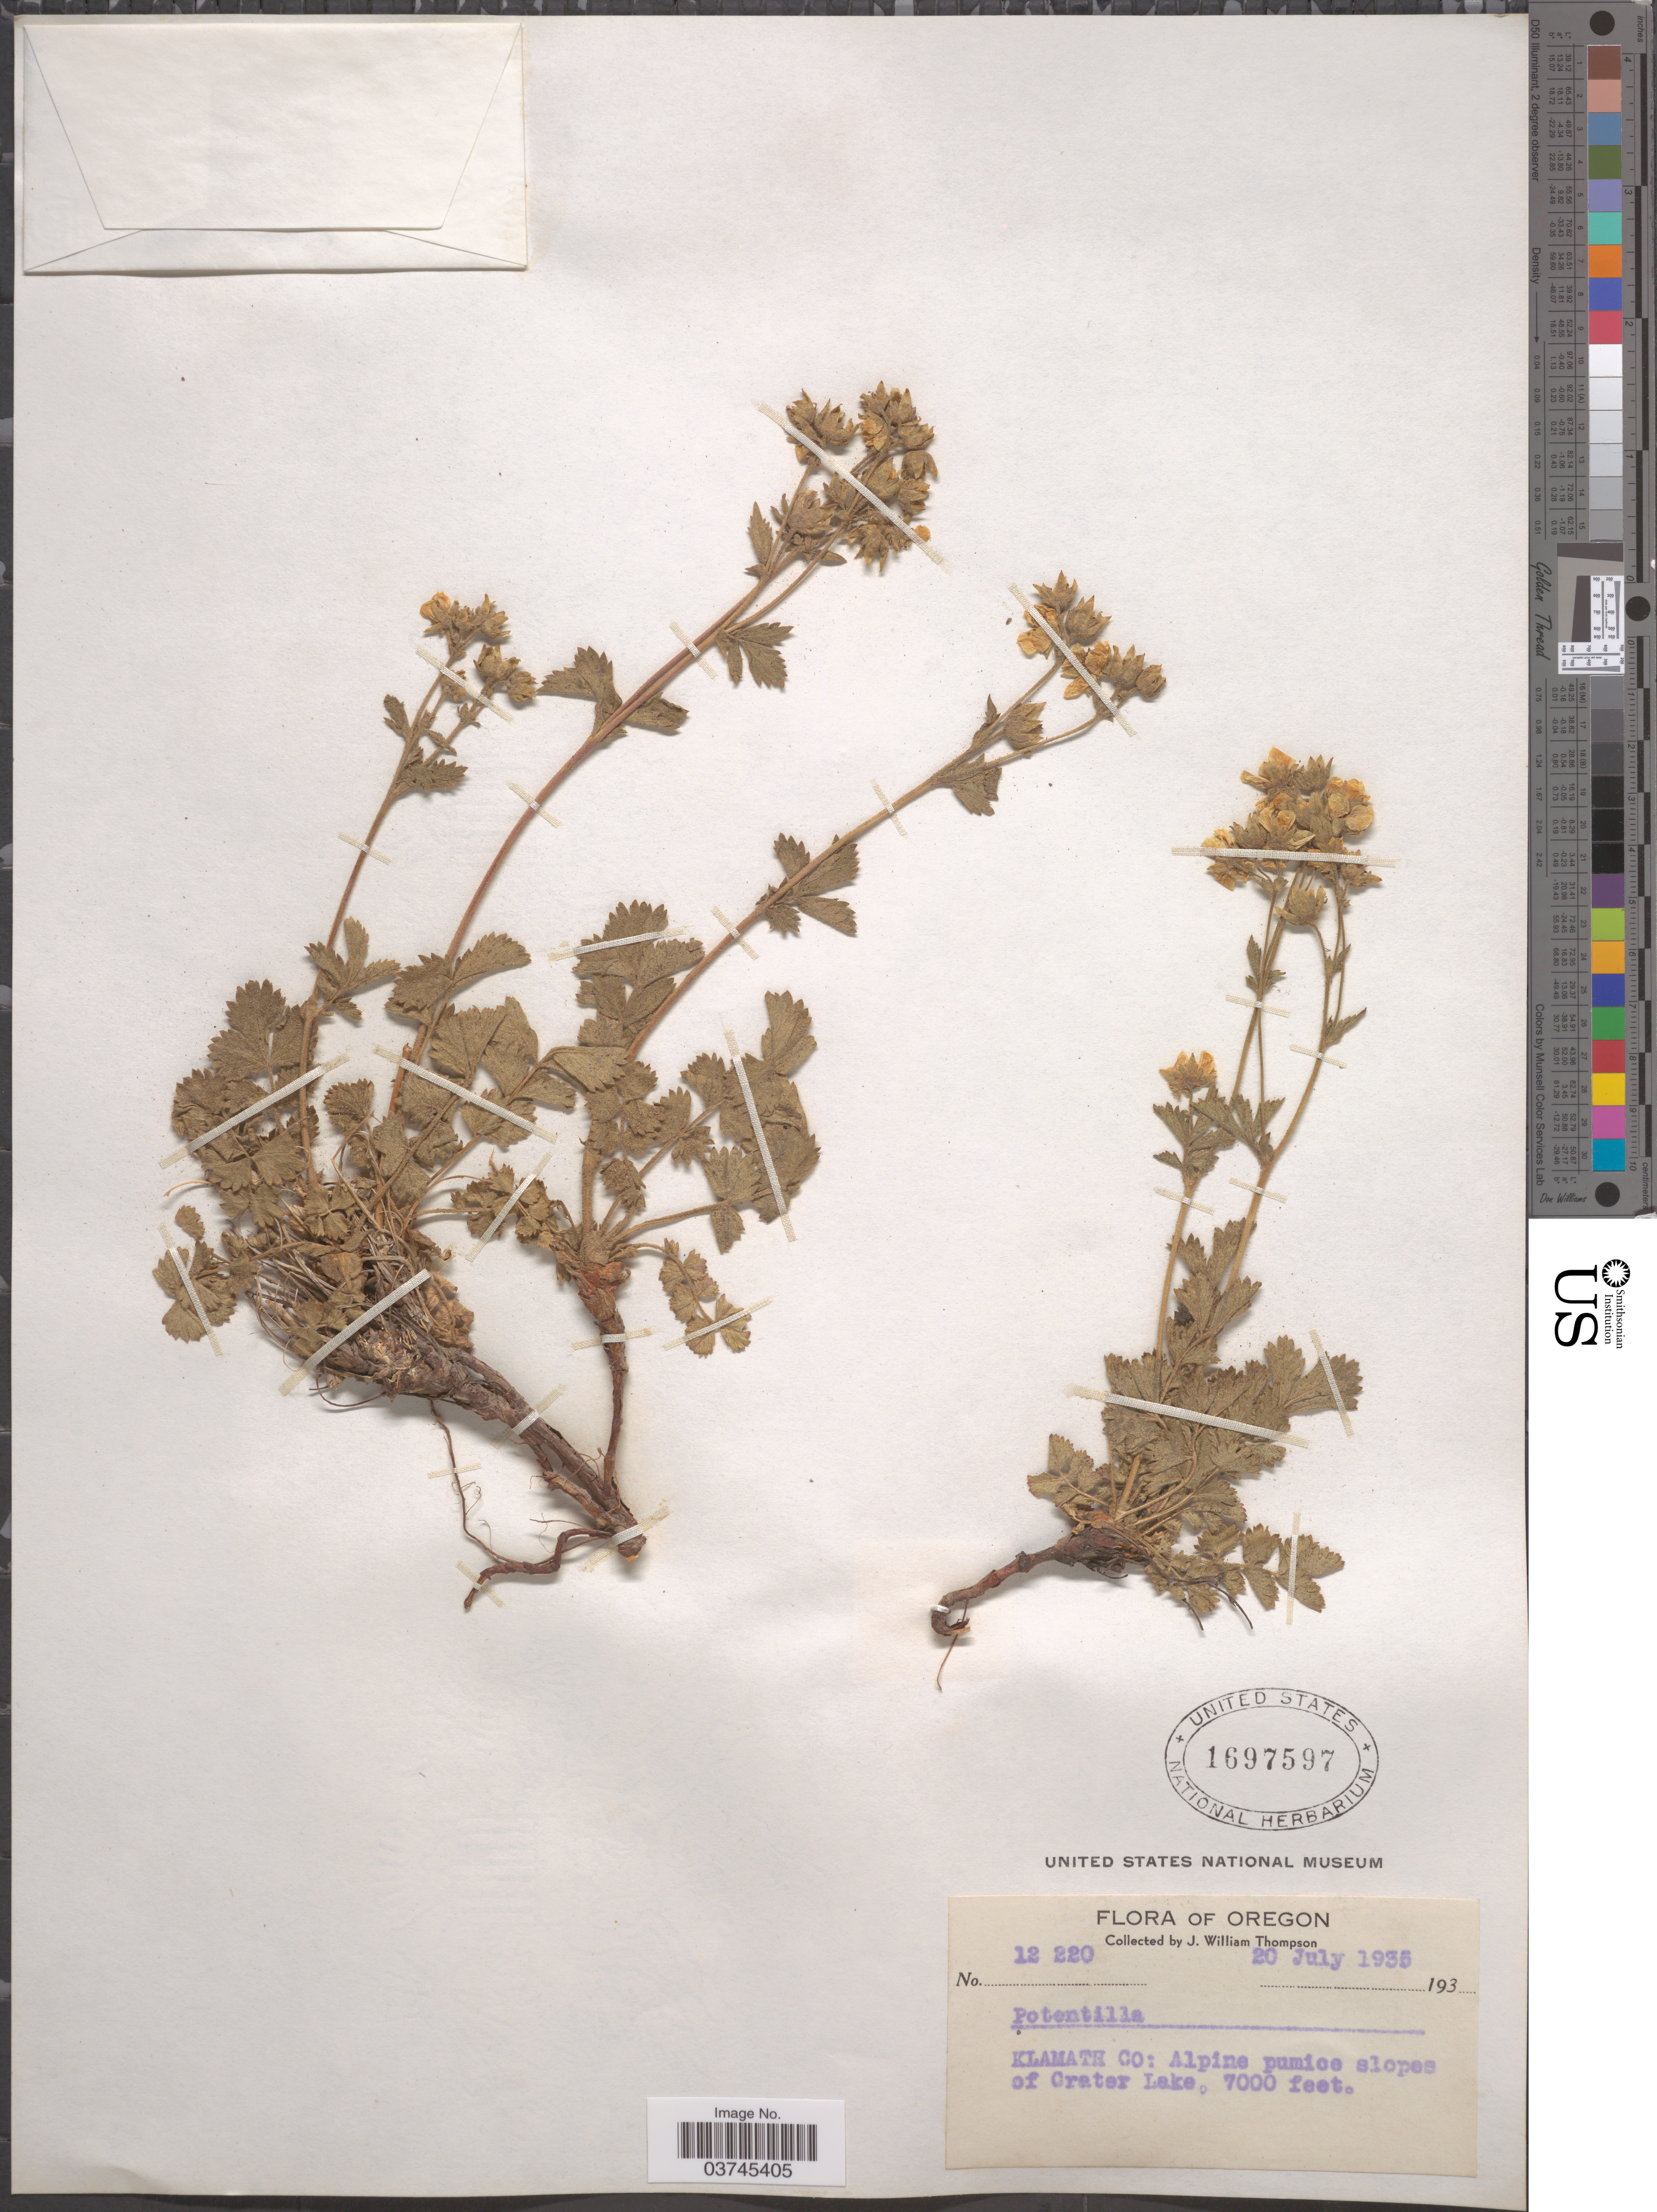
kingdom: Plantae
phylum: Tracheophyta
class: Magnoliopsida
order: Rosales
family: Rosaceae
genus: Drymocallis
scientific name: Drymocallis sp.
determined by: Strong, Mark T., (BOT), Smithsonian Institution - National Museum of Natural History (UNITED STATES)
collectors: J. W. Thompson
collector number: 12220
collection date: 1935-07-20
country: United States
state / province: Oregon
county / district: Klamath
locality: Klamath Co: Alpine pumice slopes of Crater Lake.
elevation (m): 2134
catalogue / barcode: US 1697597